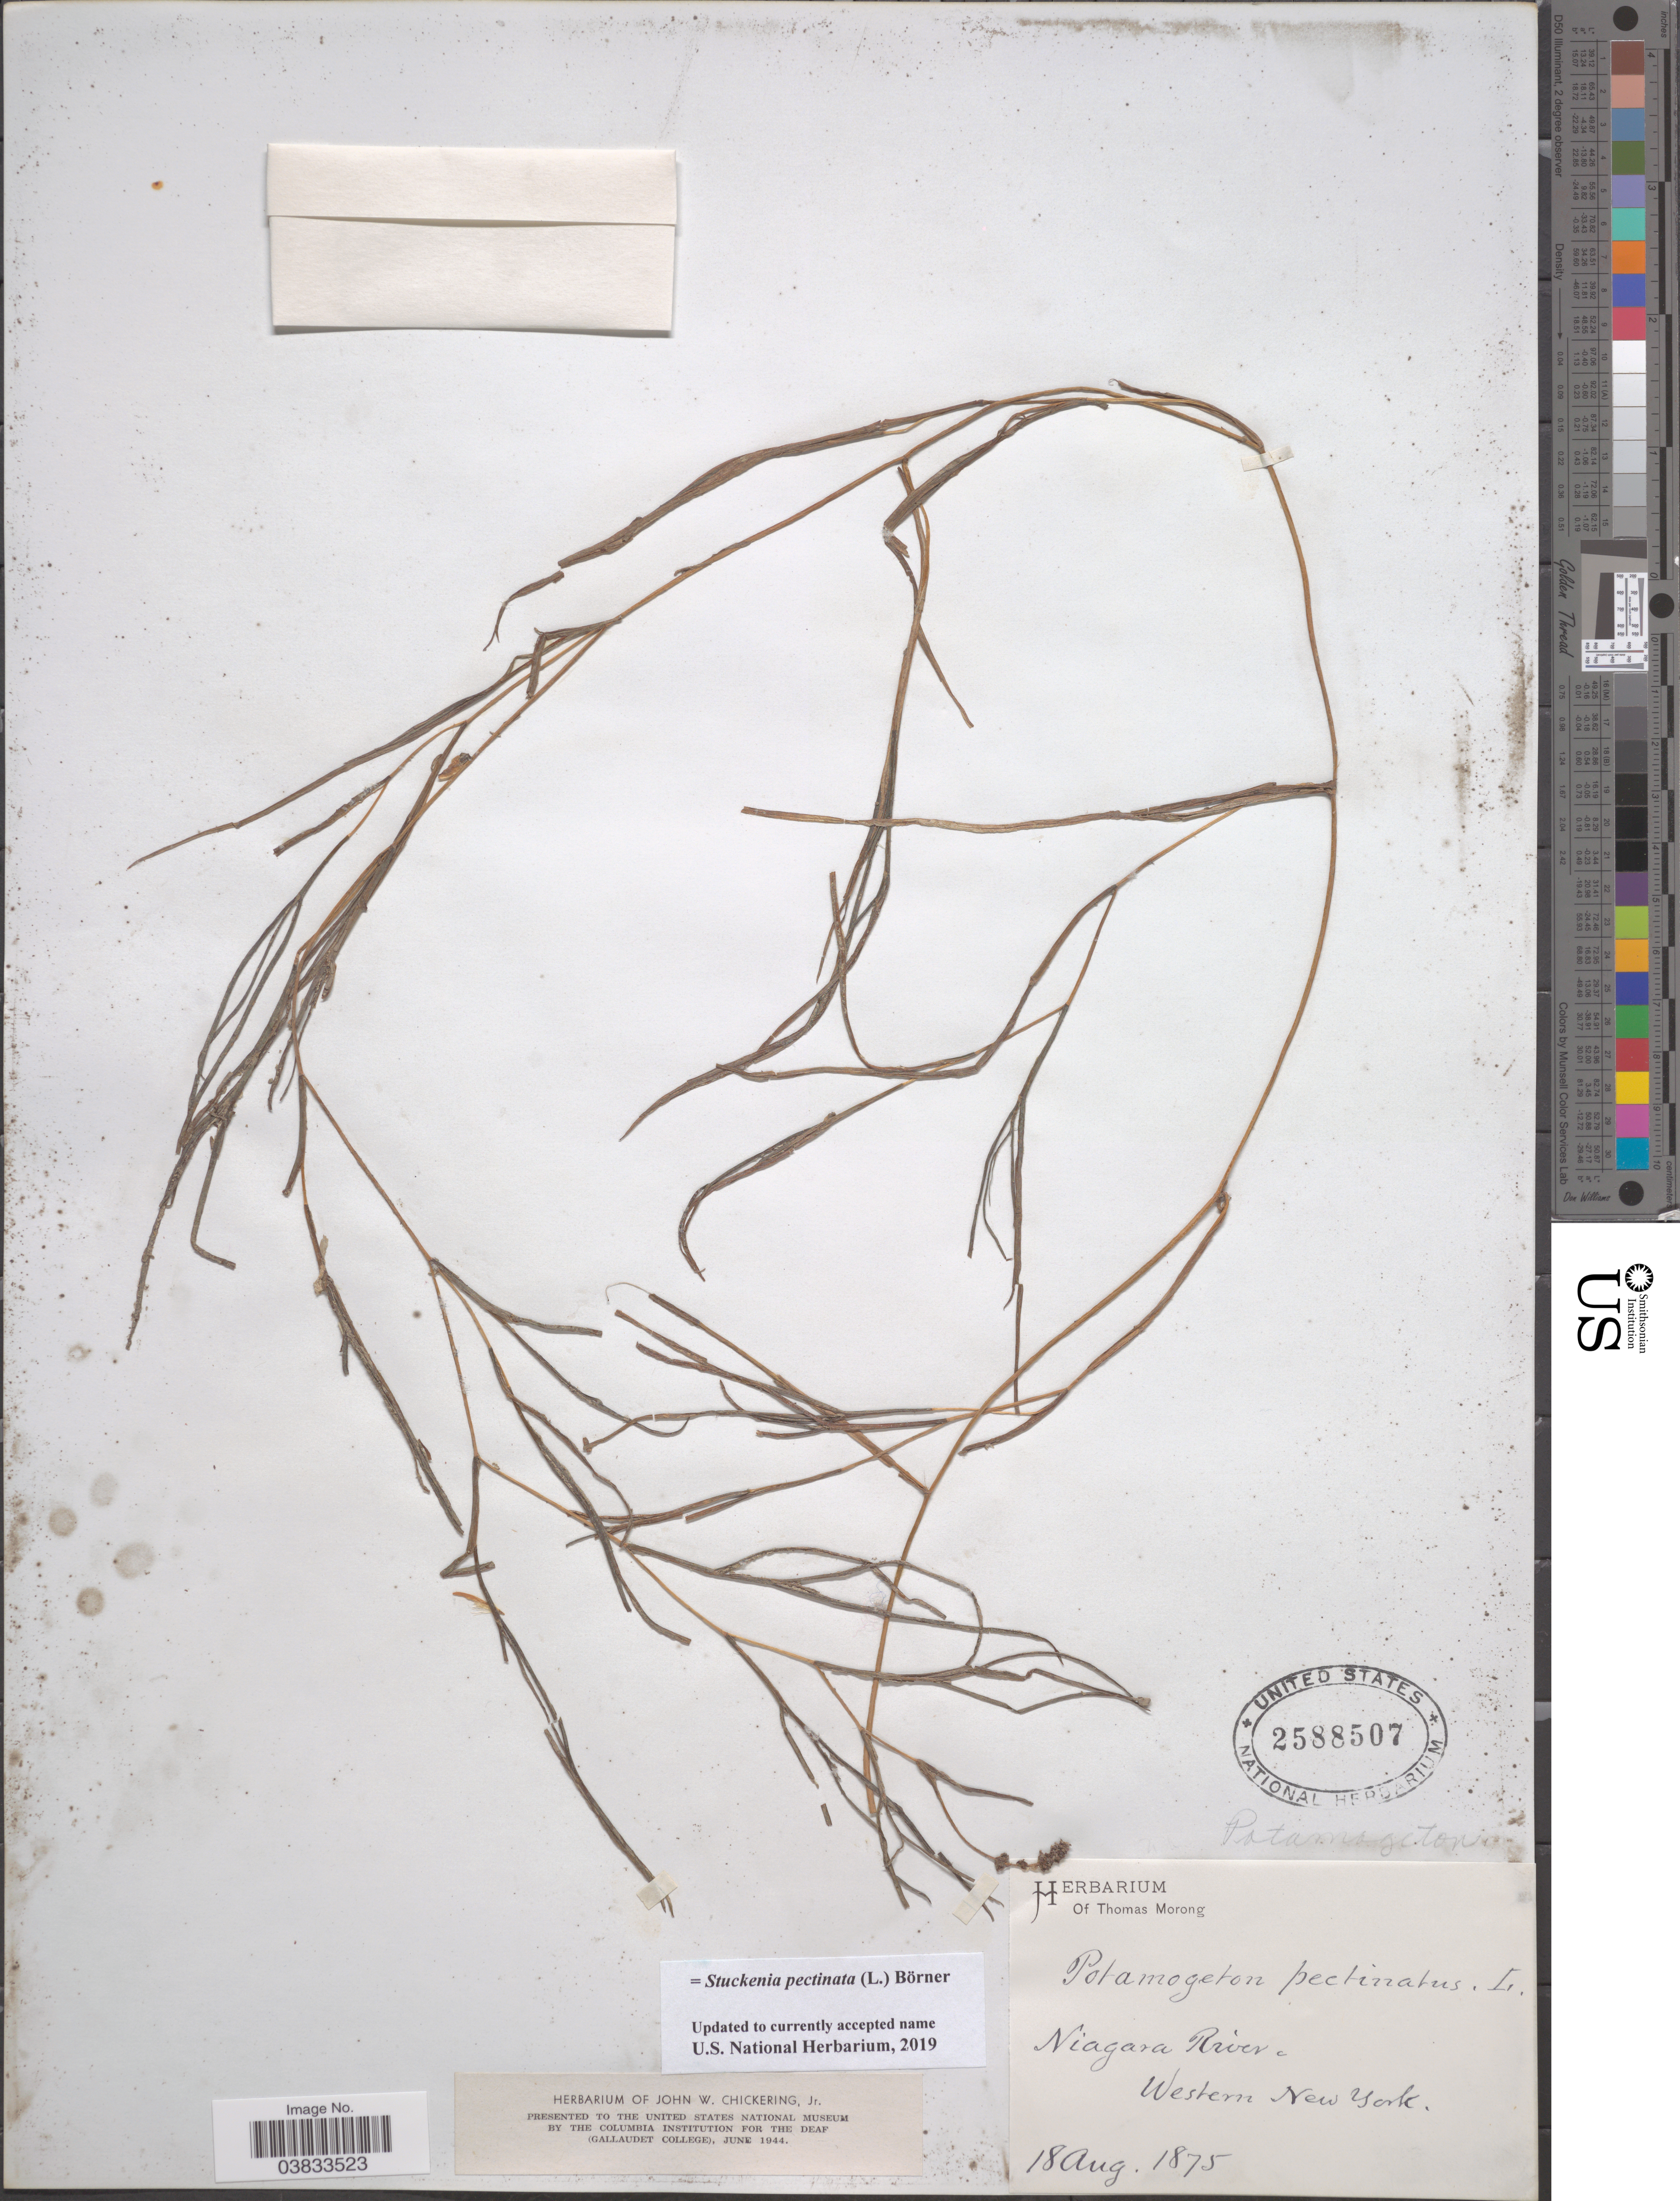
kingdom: Plantae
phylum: Tracheophyta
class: Liliopsida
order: Alismatales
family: Potamogetonaceae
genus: Stuckenia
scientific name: Stuckenia pectinata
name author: (L.) Börner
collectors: ex Herb. T. Morong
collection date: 1875-08-18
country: United States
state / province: New York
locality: Niagara River. Western New York.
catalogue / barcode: US 2588507